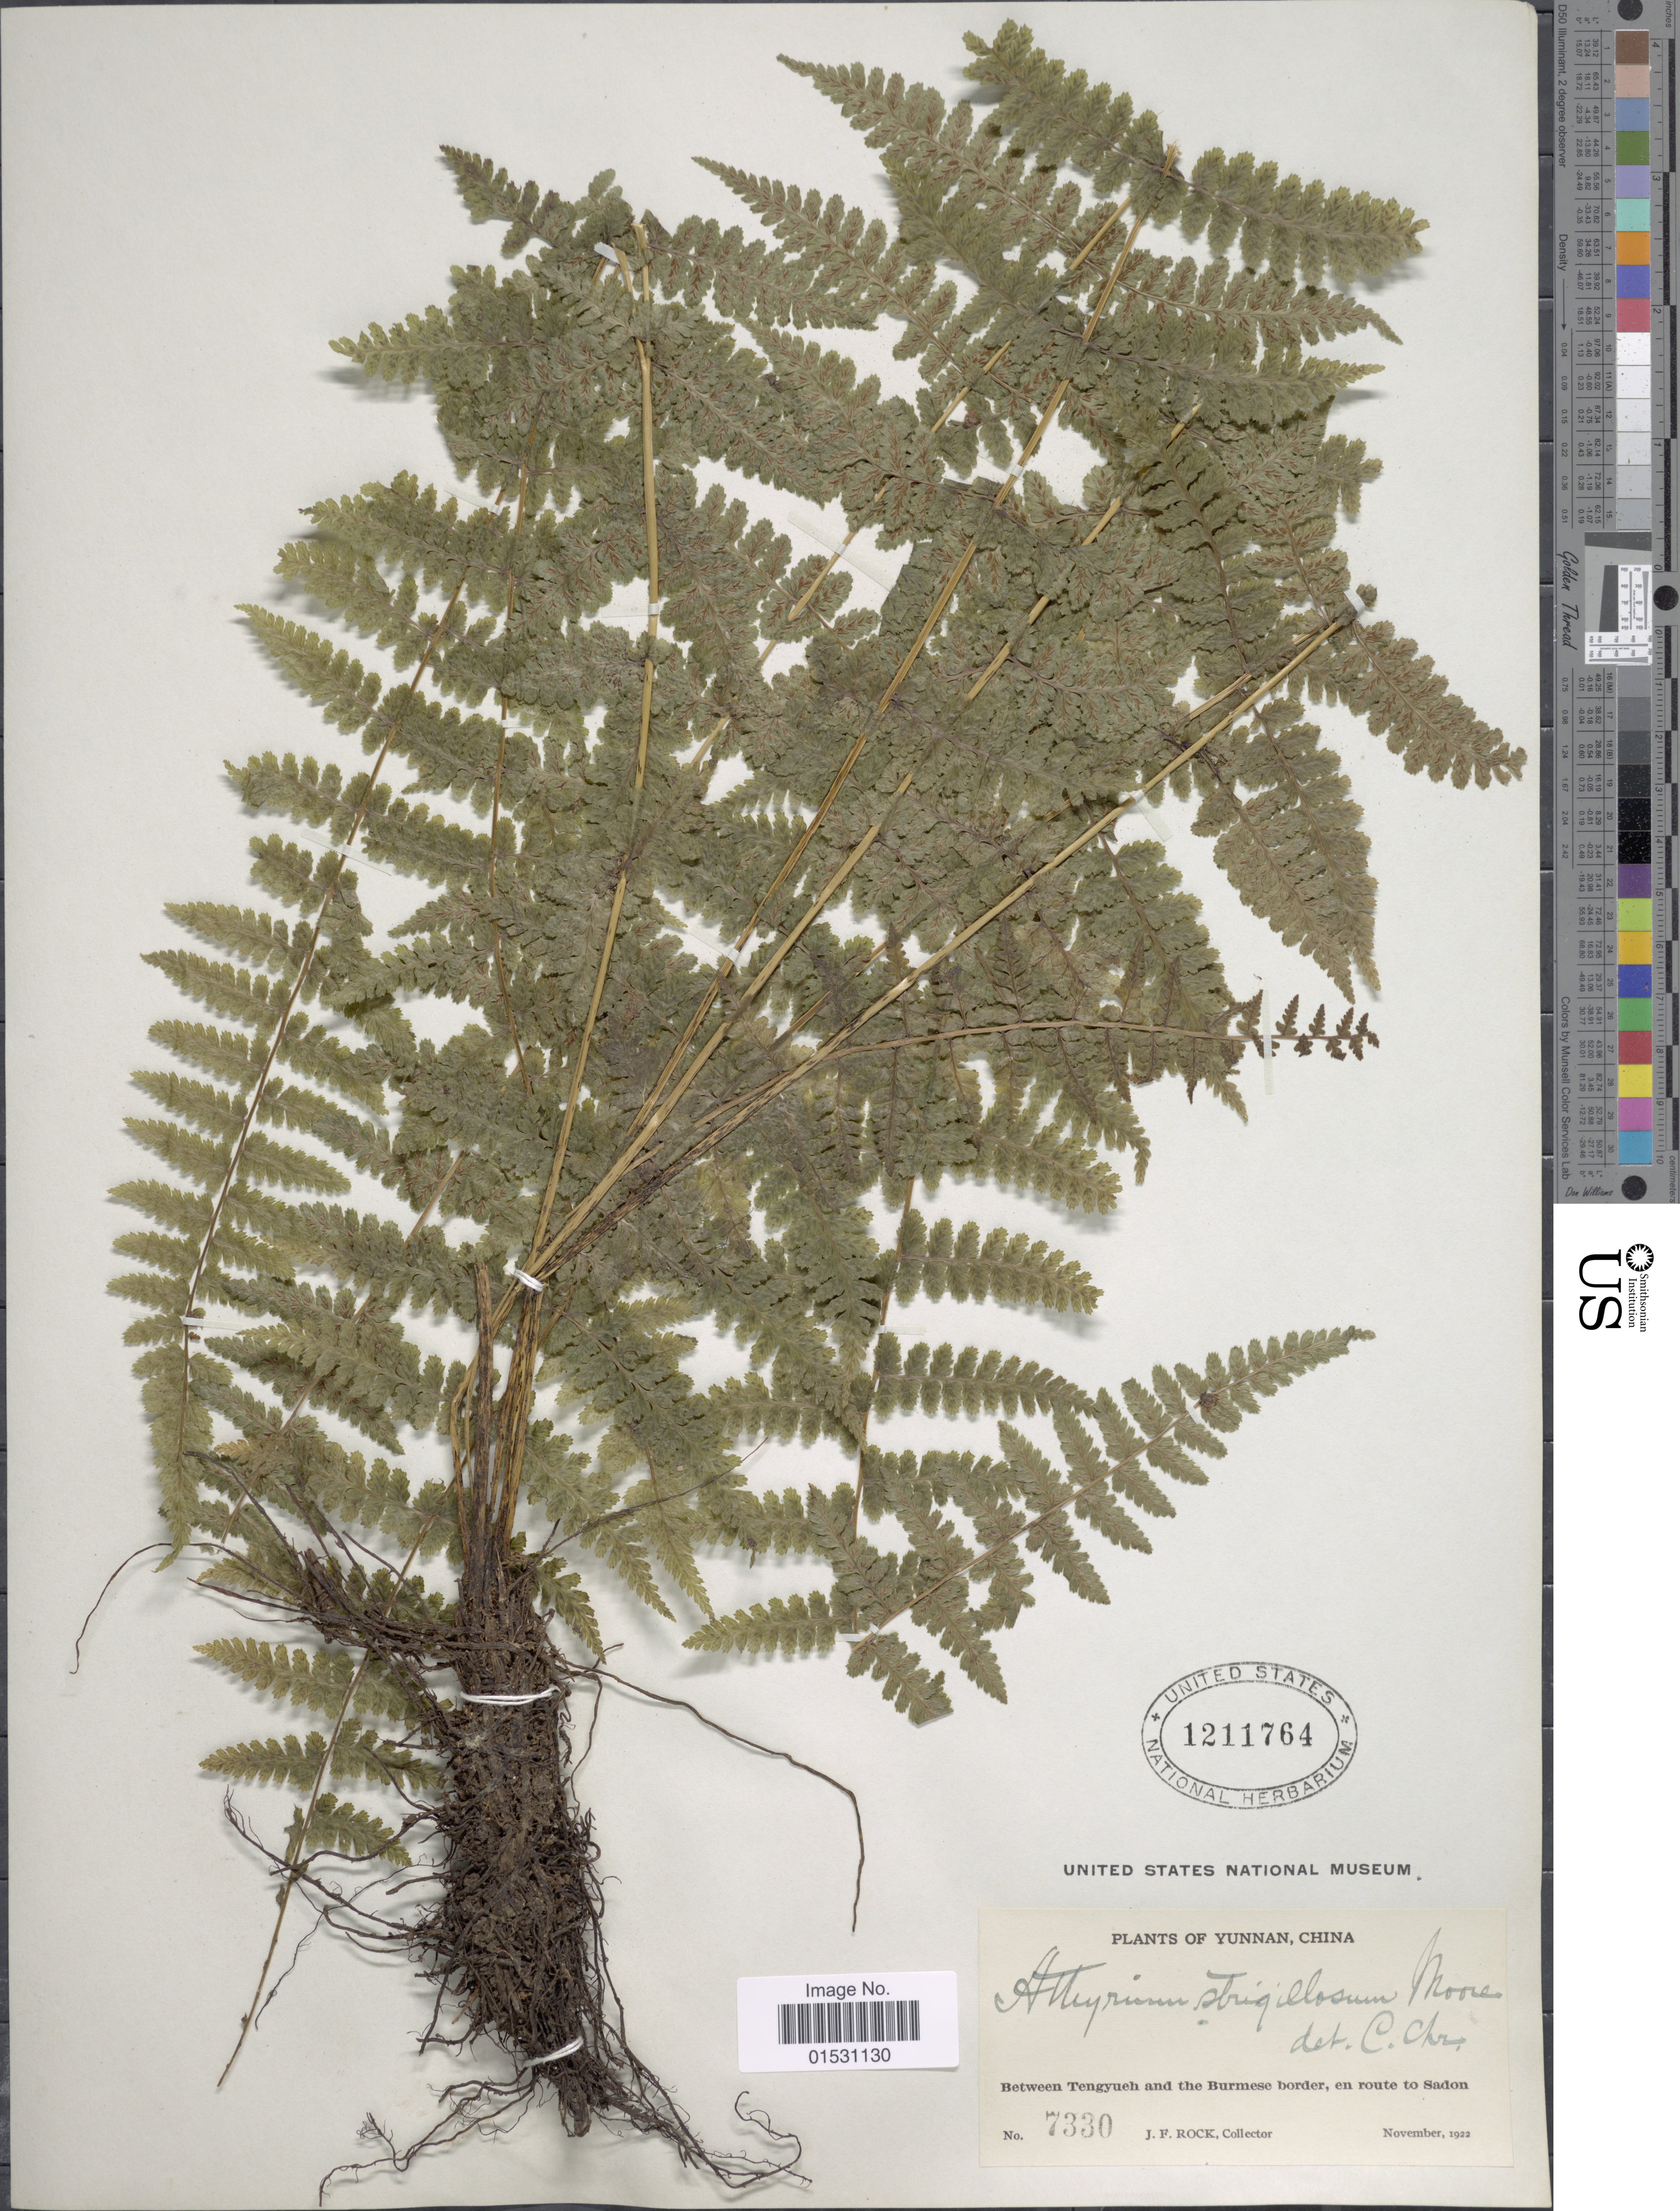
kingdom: Plantae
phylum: Tracheophyta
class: Polypodiopsida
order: Polypodiales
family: Athyriaceae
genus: Athyrium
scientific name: Athyrium strigillosum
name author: (T. Moore ex E.J. Lowe) Salomon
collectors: J. Rock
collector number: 7330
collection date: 1922-11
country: China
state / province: Yunnan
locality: Between Tengyueh and the Burmese border, en route to Sadon.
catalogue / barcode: US 1211764